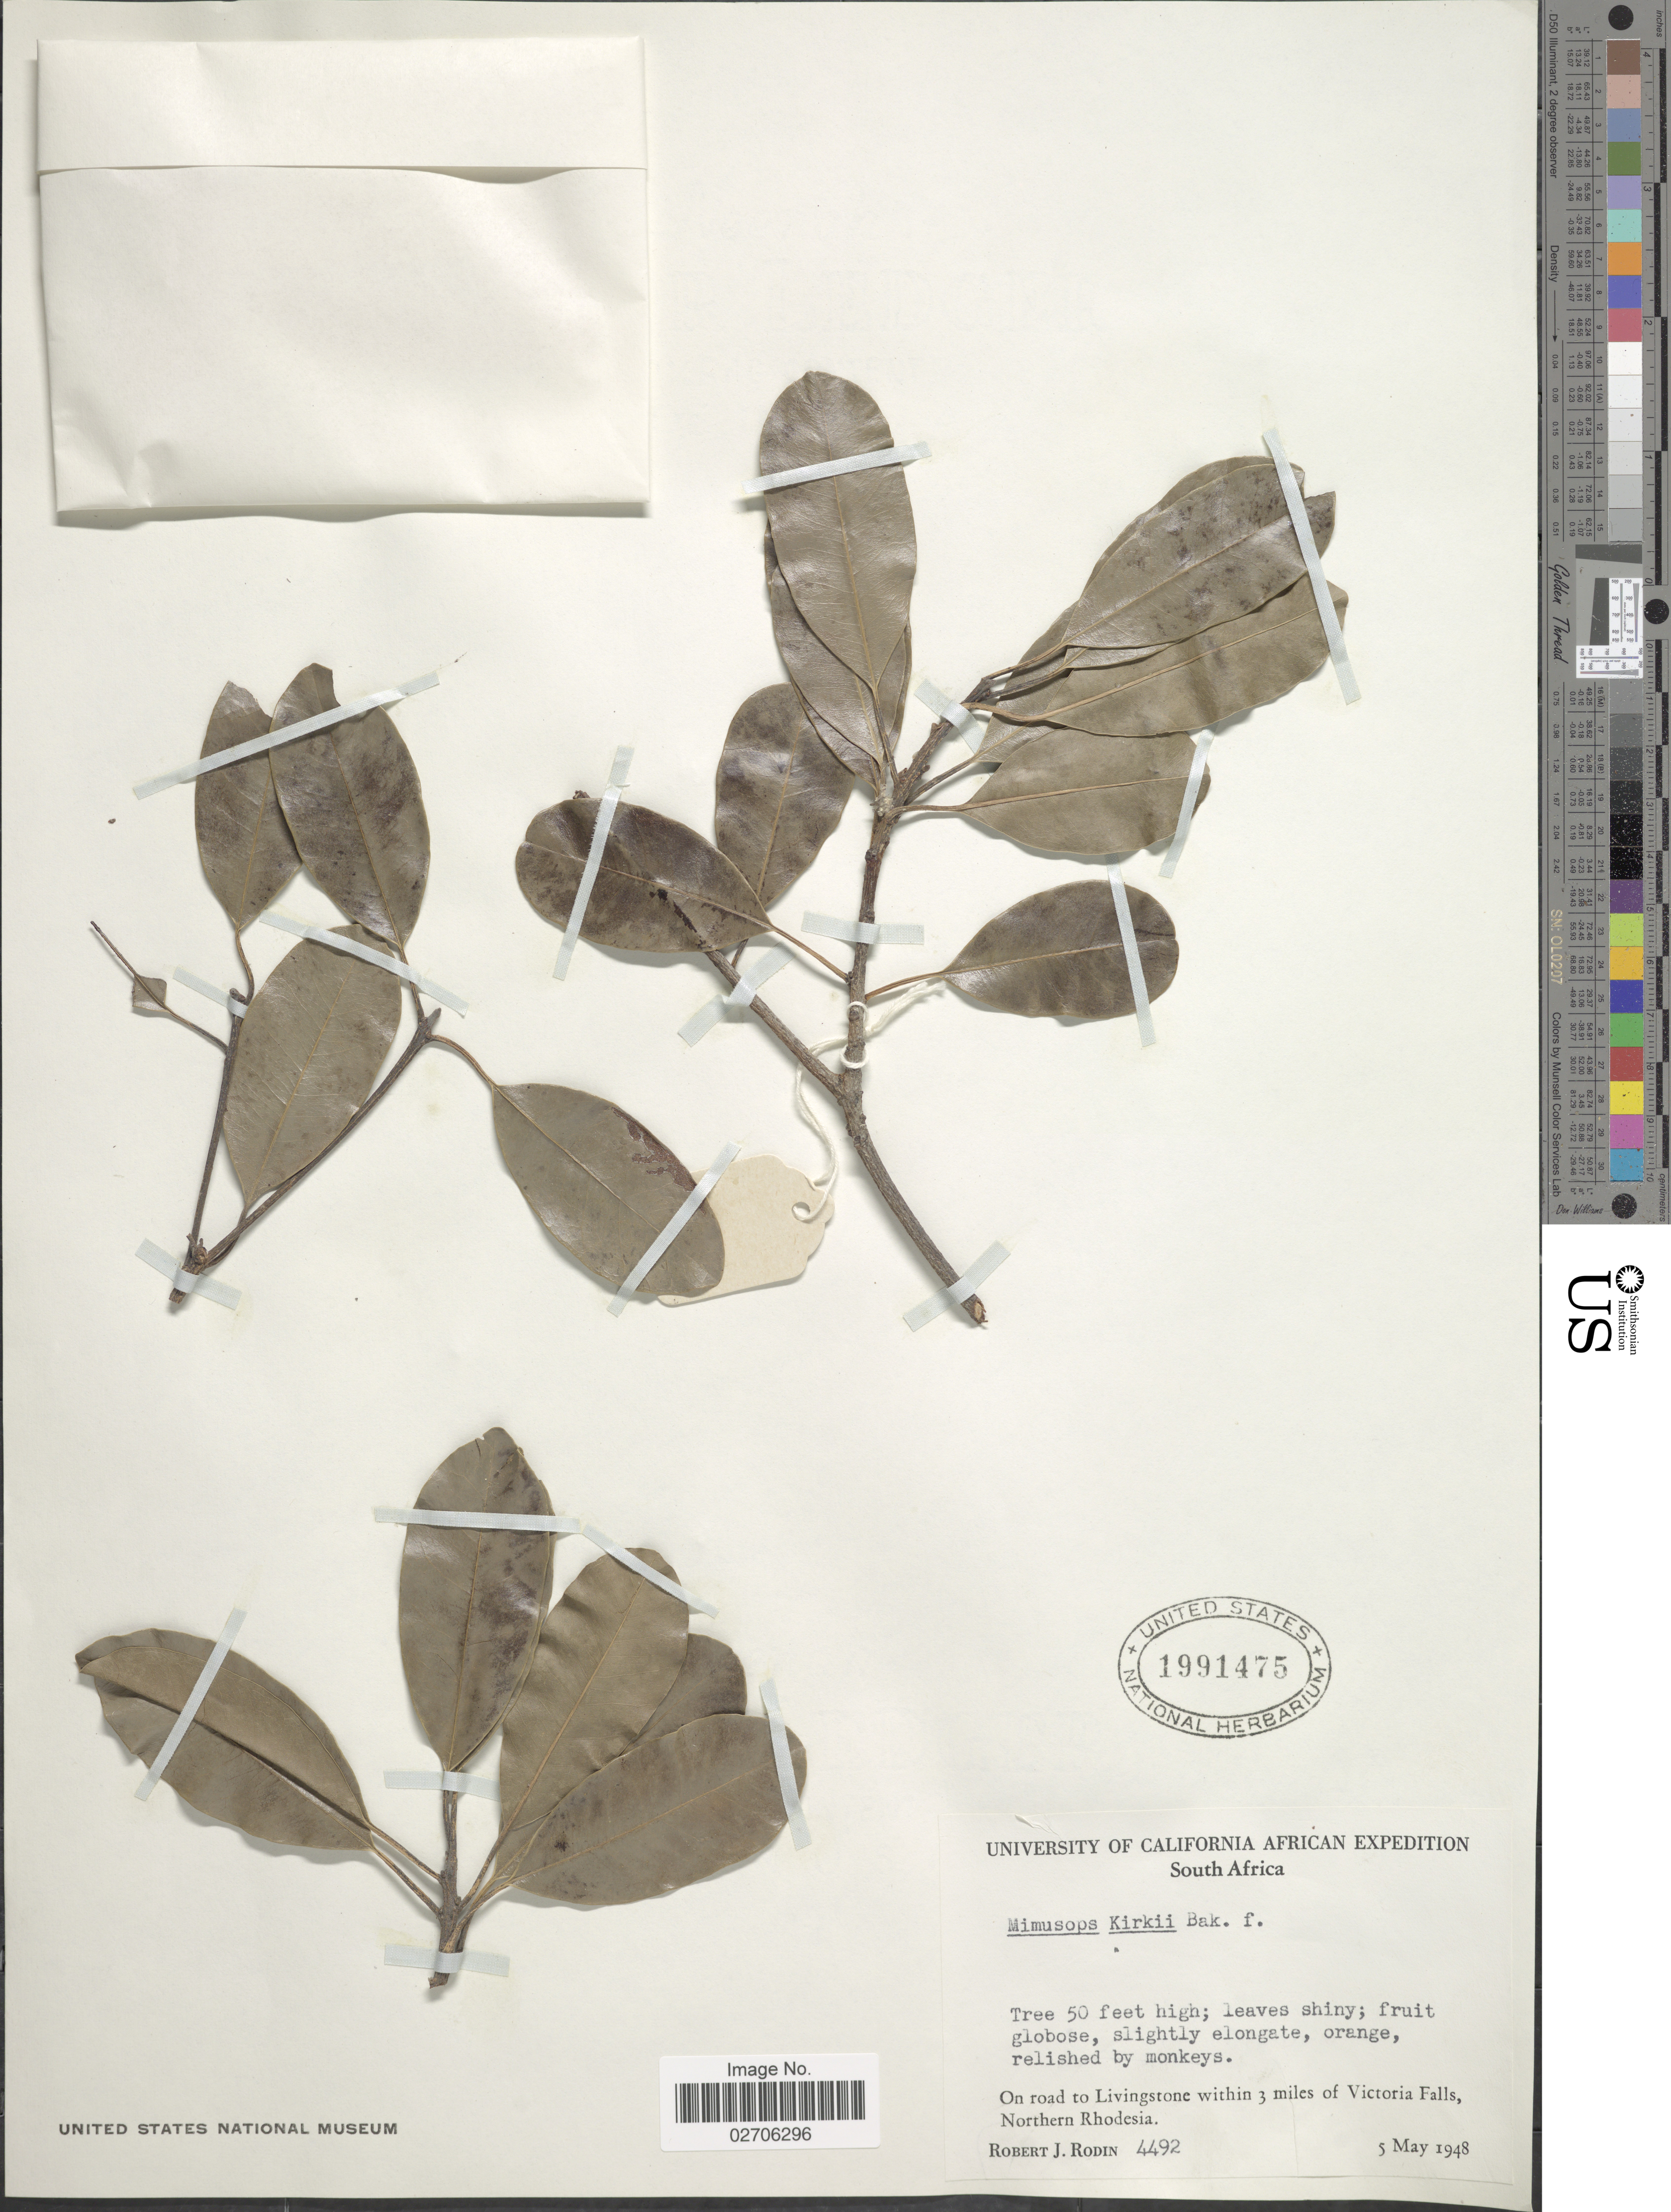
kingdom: Plantae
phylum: Tracheophyta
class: Magnoliopsida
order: Ericales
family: Sapotaceae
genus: Mimusops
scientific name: Mimusops kirkii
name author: Baker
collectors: R. J. Rodin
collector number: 4492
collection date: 1948-05-05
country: Zambia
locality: On road to Livingstone within 3 miles of Victoria Falls, Northern Rhodesia.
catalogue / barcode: US 1991475